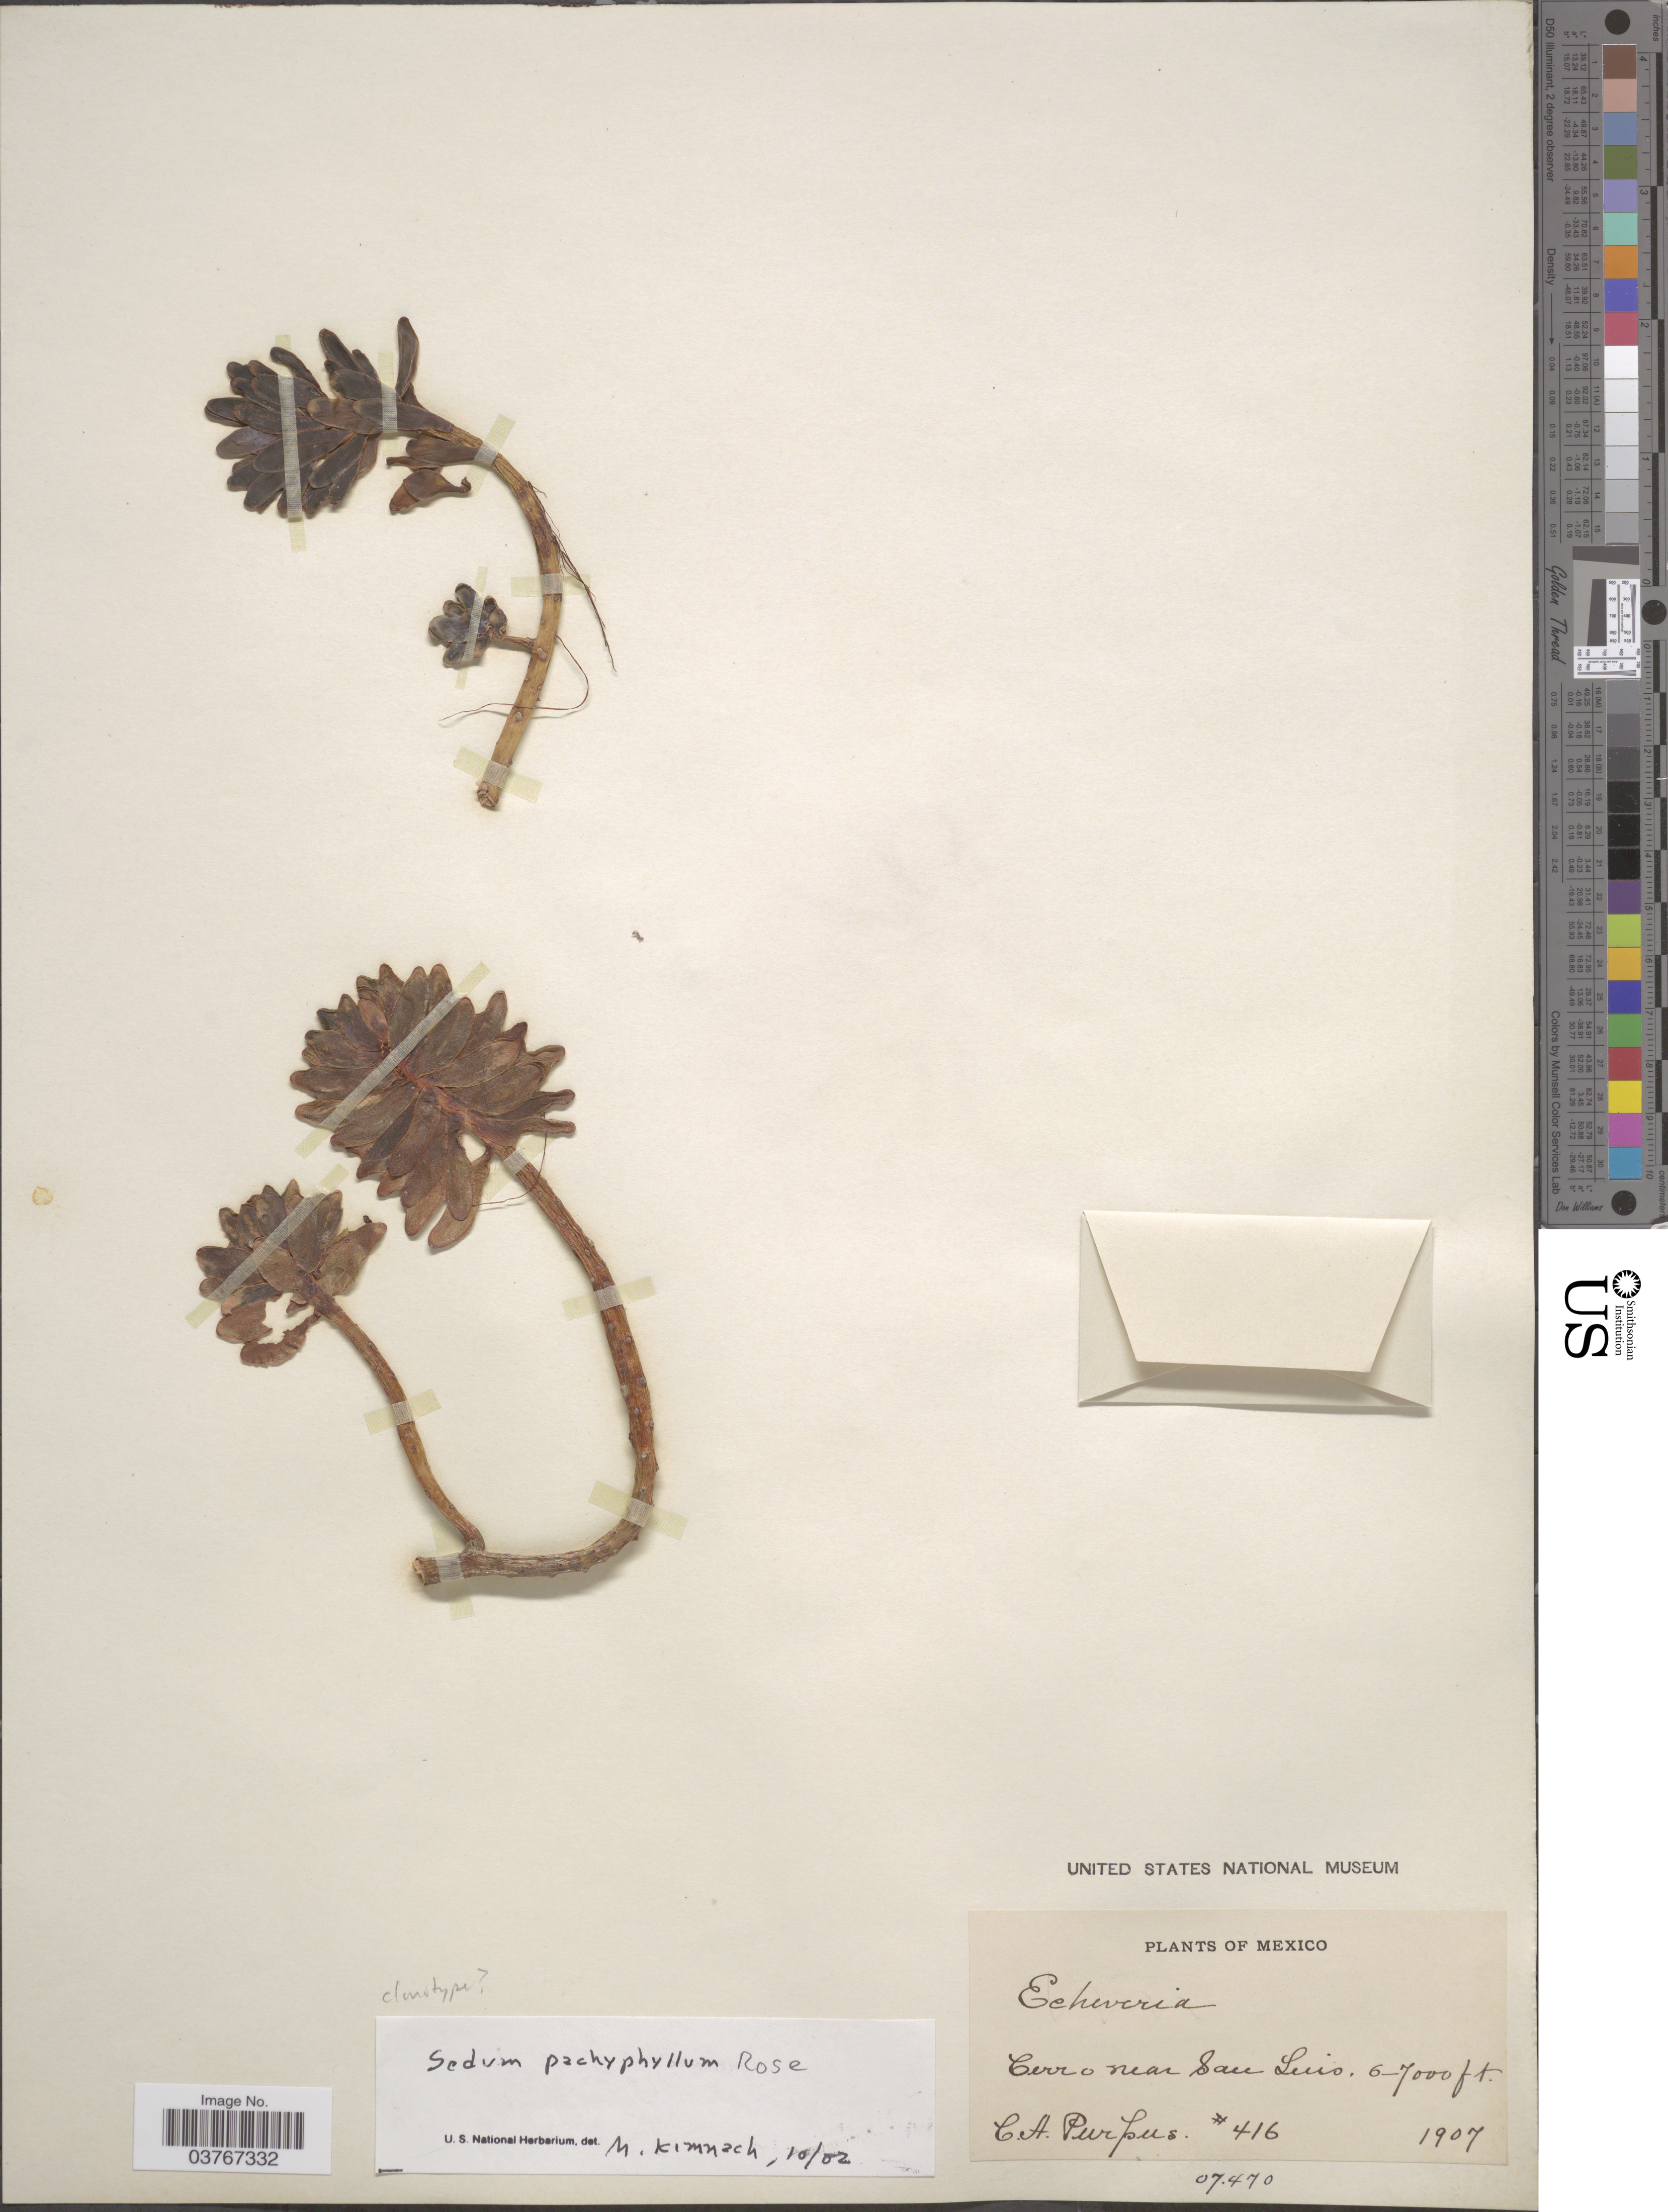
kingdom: Plantae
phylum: Tracheophyta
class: Magnoliopsida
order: Saxifragales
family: Crassulaceae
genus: Sedum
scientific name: Sedum pachyphyllum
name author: Rose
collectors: C. A. Purpus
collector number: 416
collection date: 1907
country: Mexico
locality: Cerro near San Luis.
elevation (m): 1829